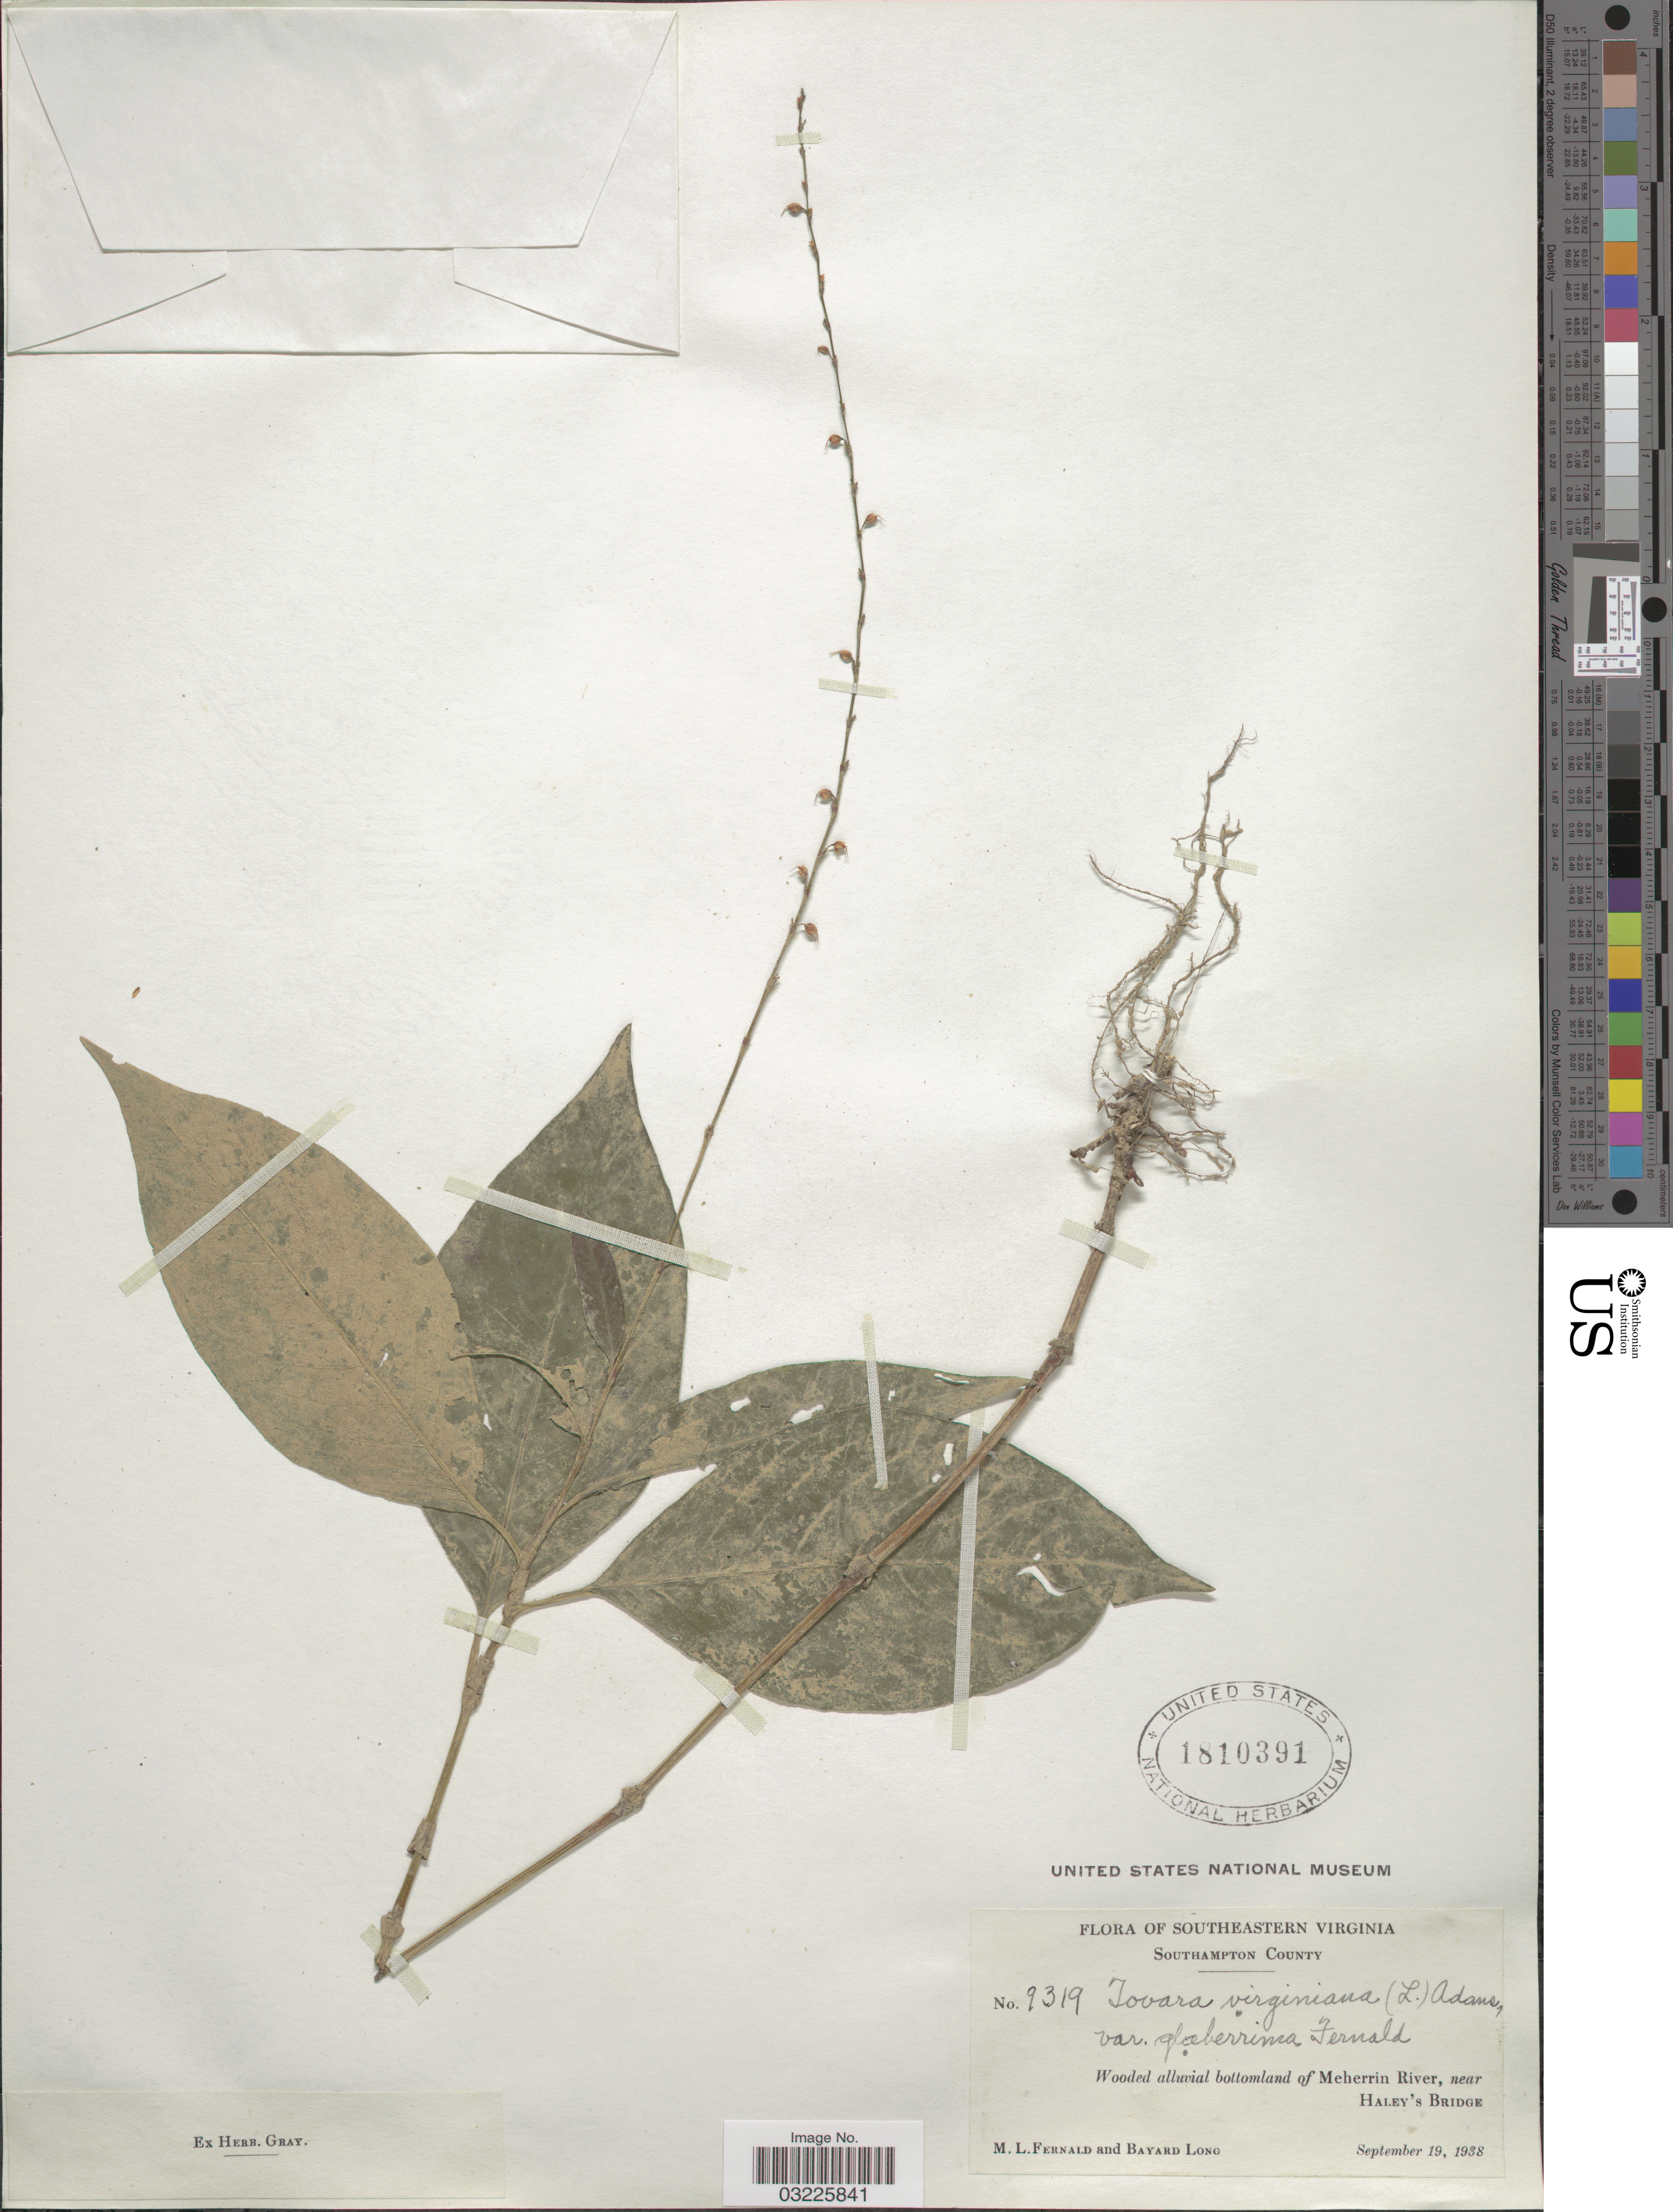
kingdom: Plantae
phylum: Tracheophyta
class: Magnoliopsida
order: Caryophyllales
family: Polygonaceae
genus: Persicaria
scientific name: Persicaria virginiana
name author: (L.) Gaertn.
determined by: Atha, D. E.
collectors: M. L. Fernald & B. Long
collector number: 9319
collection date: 1938-09-19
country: United States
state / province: Virginia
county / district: Southampton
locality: Southeastern Virginia. Southampton County. Bottomland of Meherrin River, near Haley's Bridge.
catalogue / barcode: US 1810391